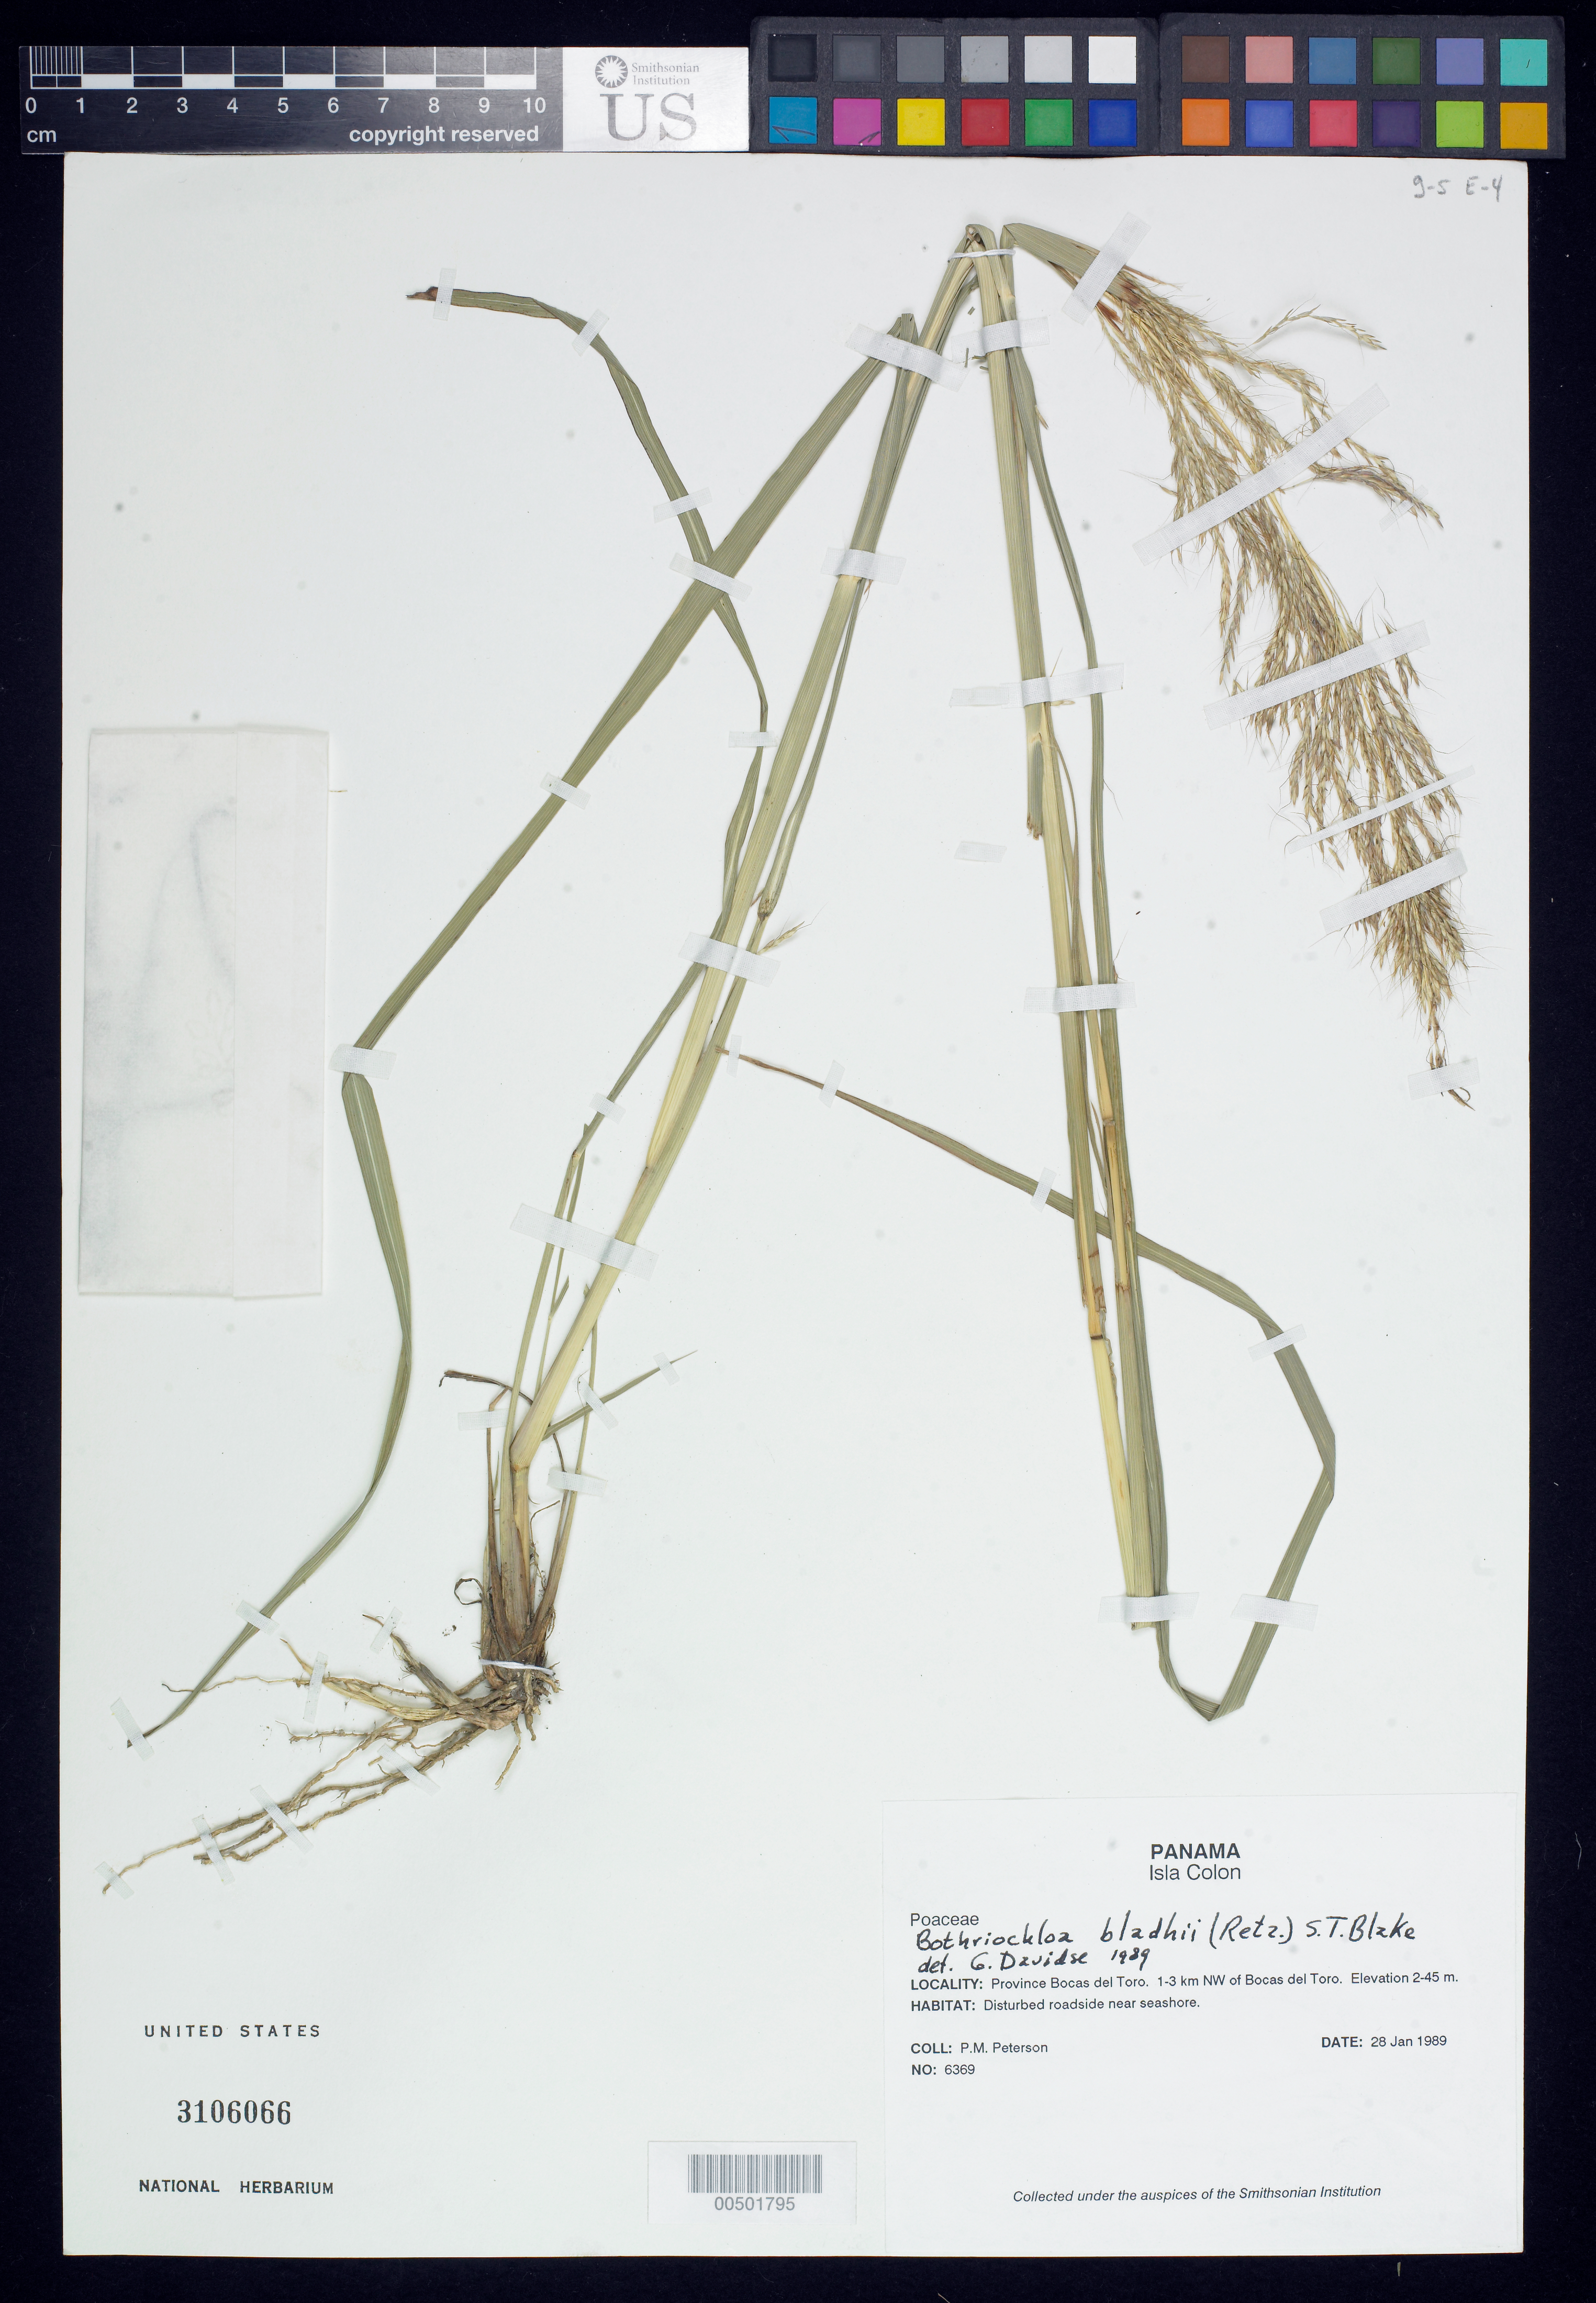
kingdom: Plantae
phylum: Tracheophyta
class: Liliopsida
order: Poales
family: Poaceae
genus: Bothriochloa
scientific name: Bothriochloa bladhii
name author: (Retz.) S.T. Blake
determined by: Davidse, Gerrit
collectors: P. M. Peterson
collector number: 06369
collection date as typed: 28 Jan 1989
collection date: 1989-01-28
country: Panama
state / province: Bocas del Toro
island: Colón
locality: Isla Colon, 1-3 km NW of Bocas del Toro.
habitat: Disturbed roadside near seashore.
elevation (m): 2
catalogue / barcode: US 3106066